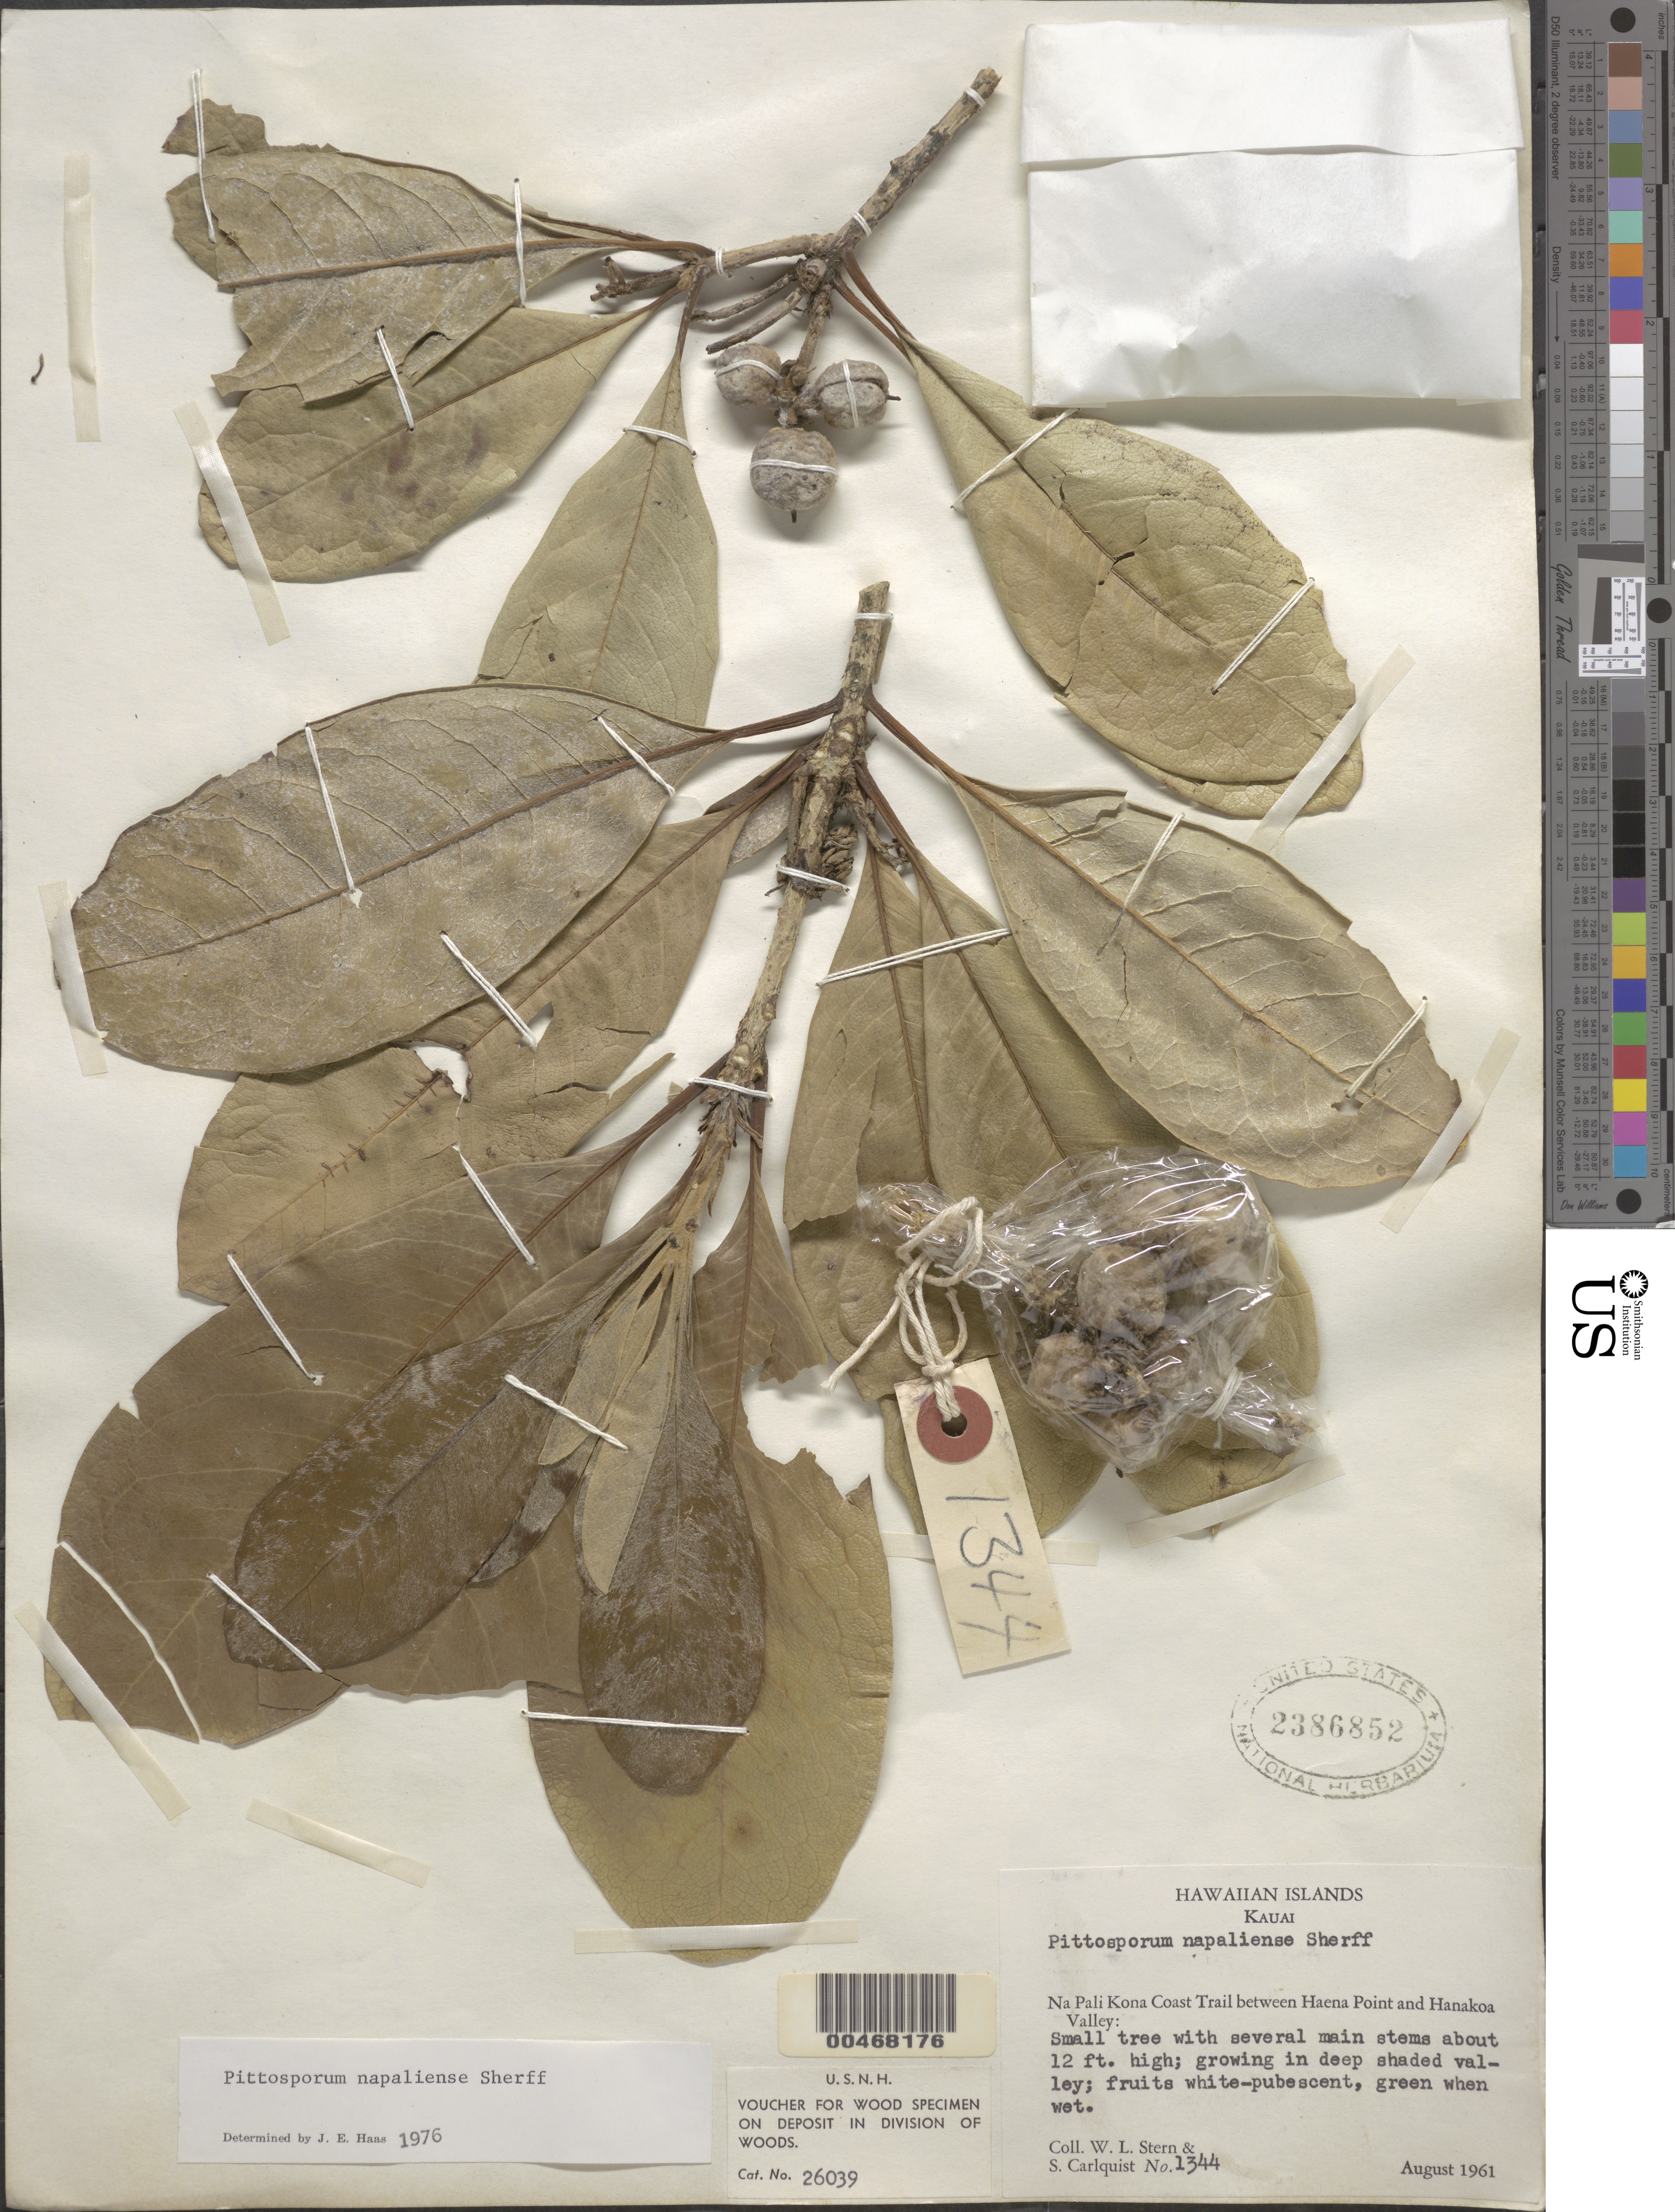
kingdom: Plantae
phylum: Tracheophyta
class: Magnoliopsida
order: Apiales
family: Pittosporaceae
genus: Pittosporum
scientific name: Pittosporum napaliense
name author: Sherff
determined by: Haas, J. E.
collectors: W. L. Stern & S. Carlquist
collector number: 1344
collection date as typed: Aug 1961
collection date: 1961-08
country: United States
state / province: Hawaii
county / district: Kauai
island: Kaua'i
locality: Na Pali Kona Coast Trail between Haena Point and Hanakoa Valley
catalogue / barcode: US 2386852